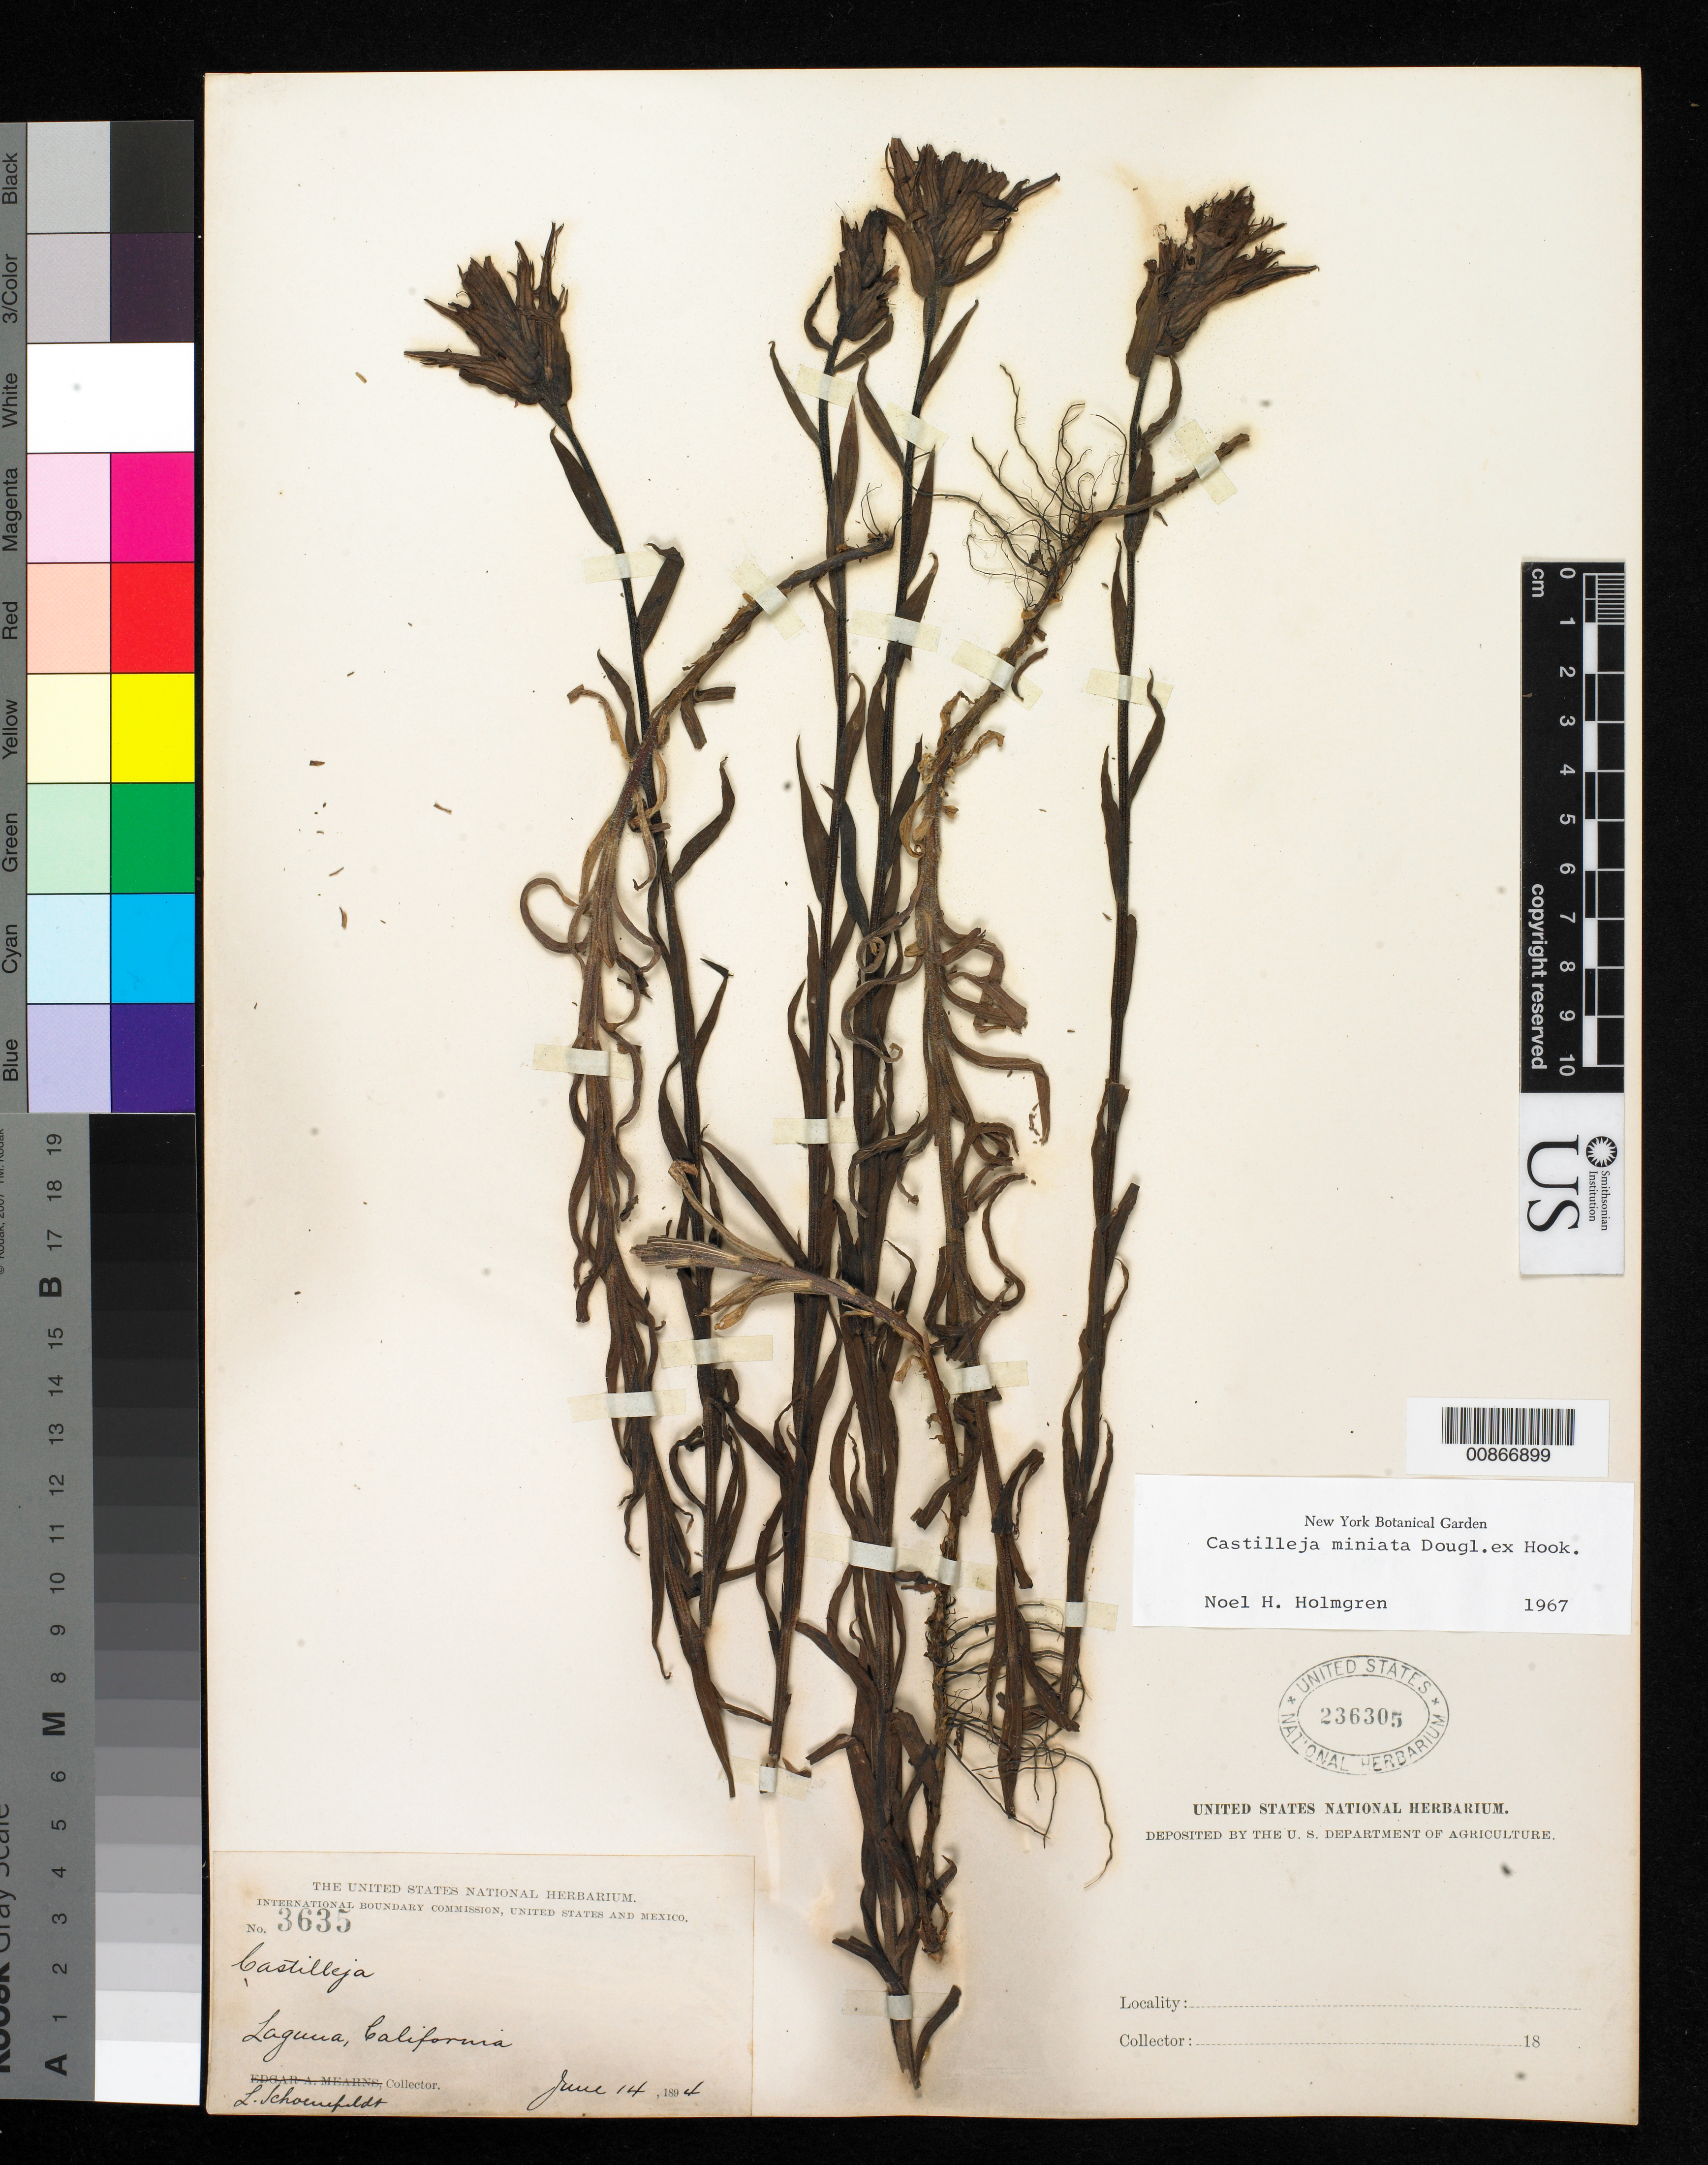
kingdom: Plantae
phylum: Tracheophyta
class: Magnoliopsida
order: Lamiales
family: Orobanchaceae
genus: Castilleja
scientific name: Castilleja miniata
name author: Douglas ex Hook.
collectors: L. Schoenfeldt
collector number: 3635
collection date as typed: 14 Jun 1894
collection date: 1894-06-14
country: United States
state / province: California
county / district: Orange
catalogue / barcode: US 236305